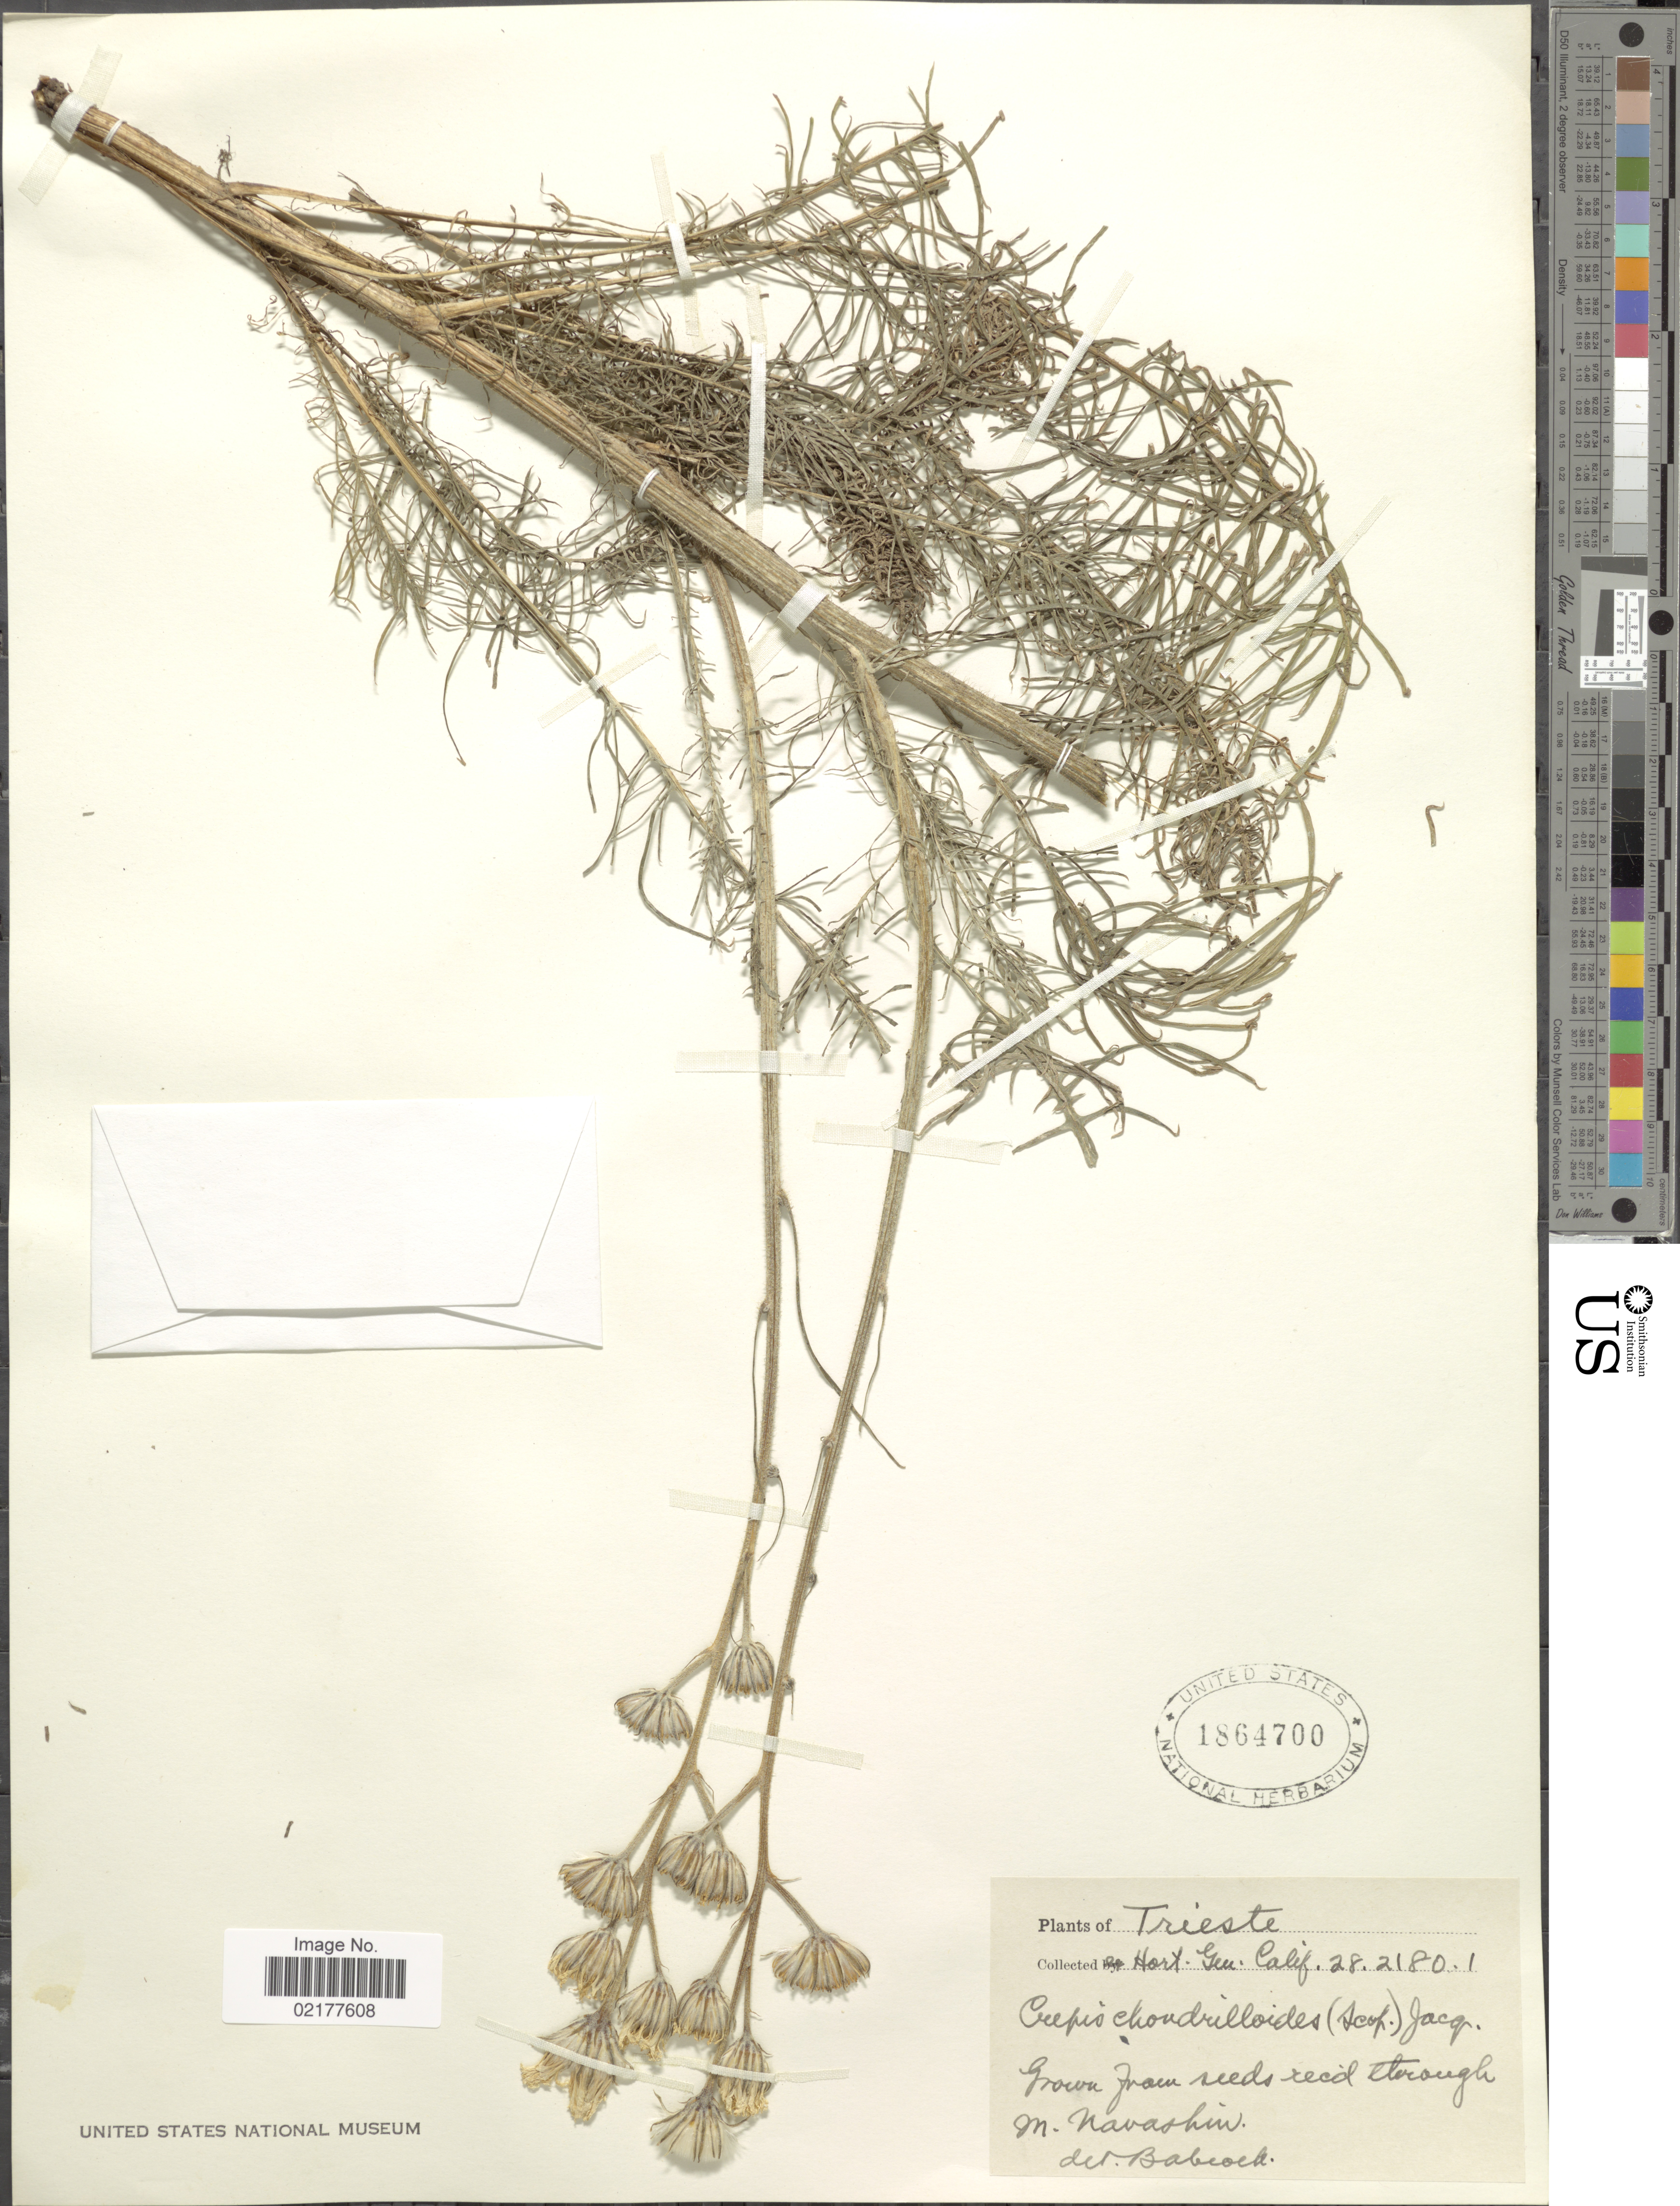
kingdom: Plantae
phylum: Tracheophyta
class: Magnoliopsida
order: Asterales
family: Asteraceae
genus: Crepis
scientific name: Crepis chondrilloides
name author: Jacq.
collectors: Hort. Gen. Calif.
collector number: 2821801?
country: Italy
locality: Trieste, Hort. Gen. Calif. 28.2180.1 [unsure placement]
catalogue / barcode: US 1864700